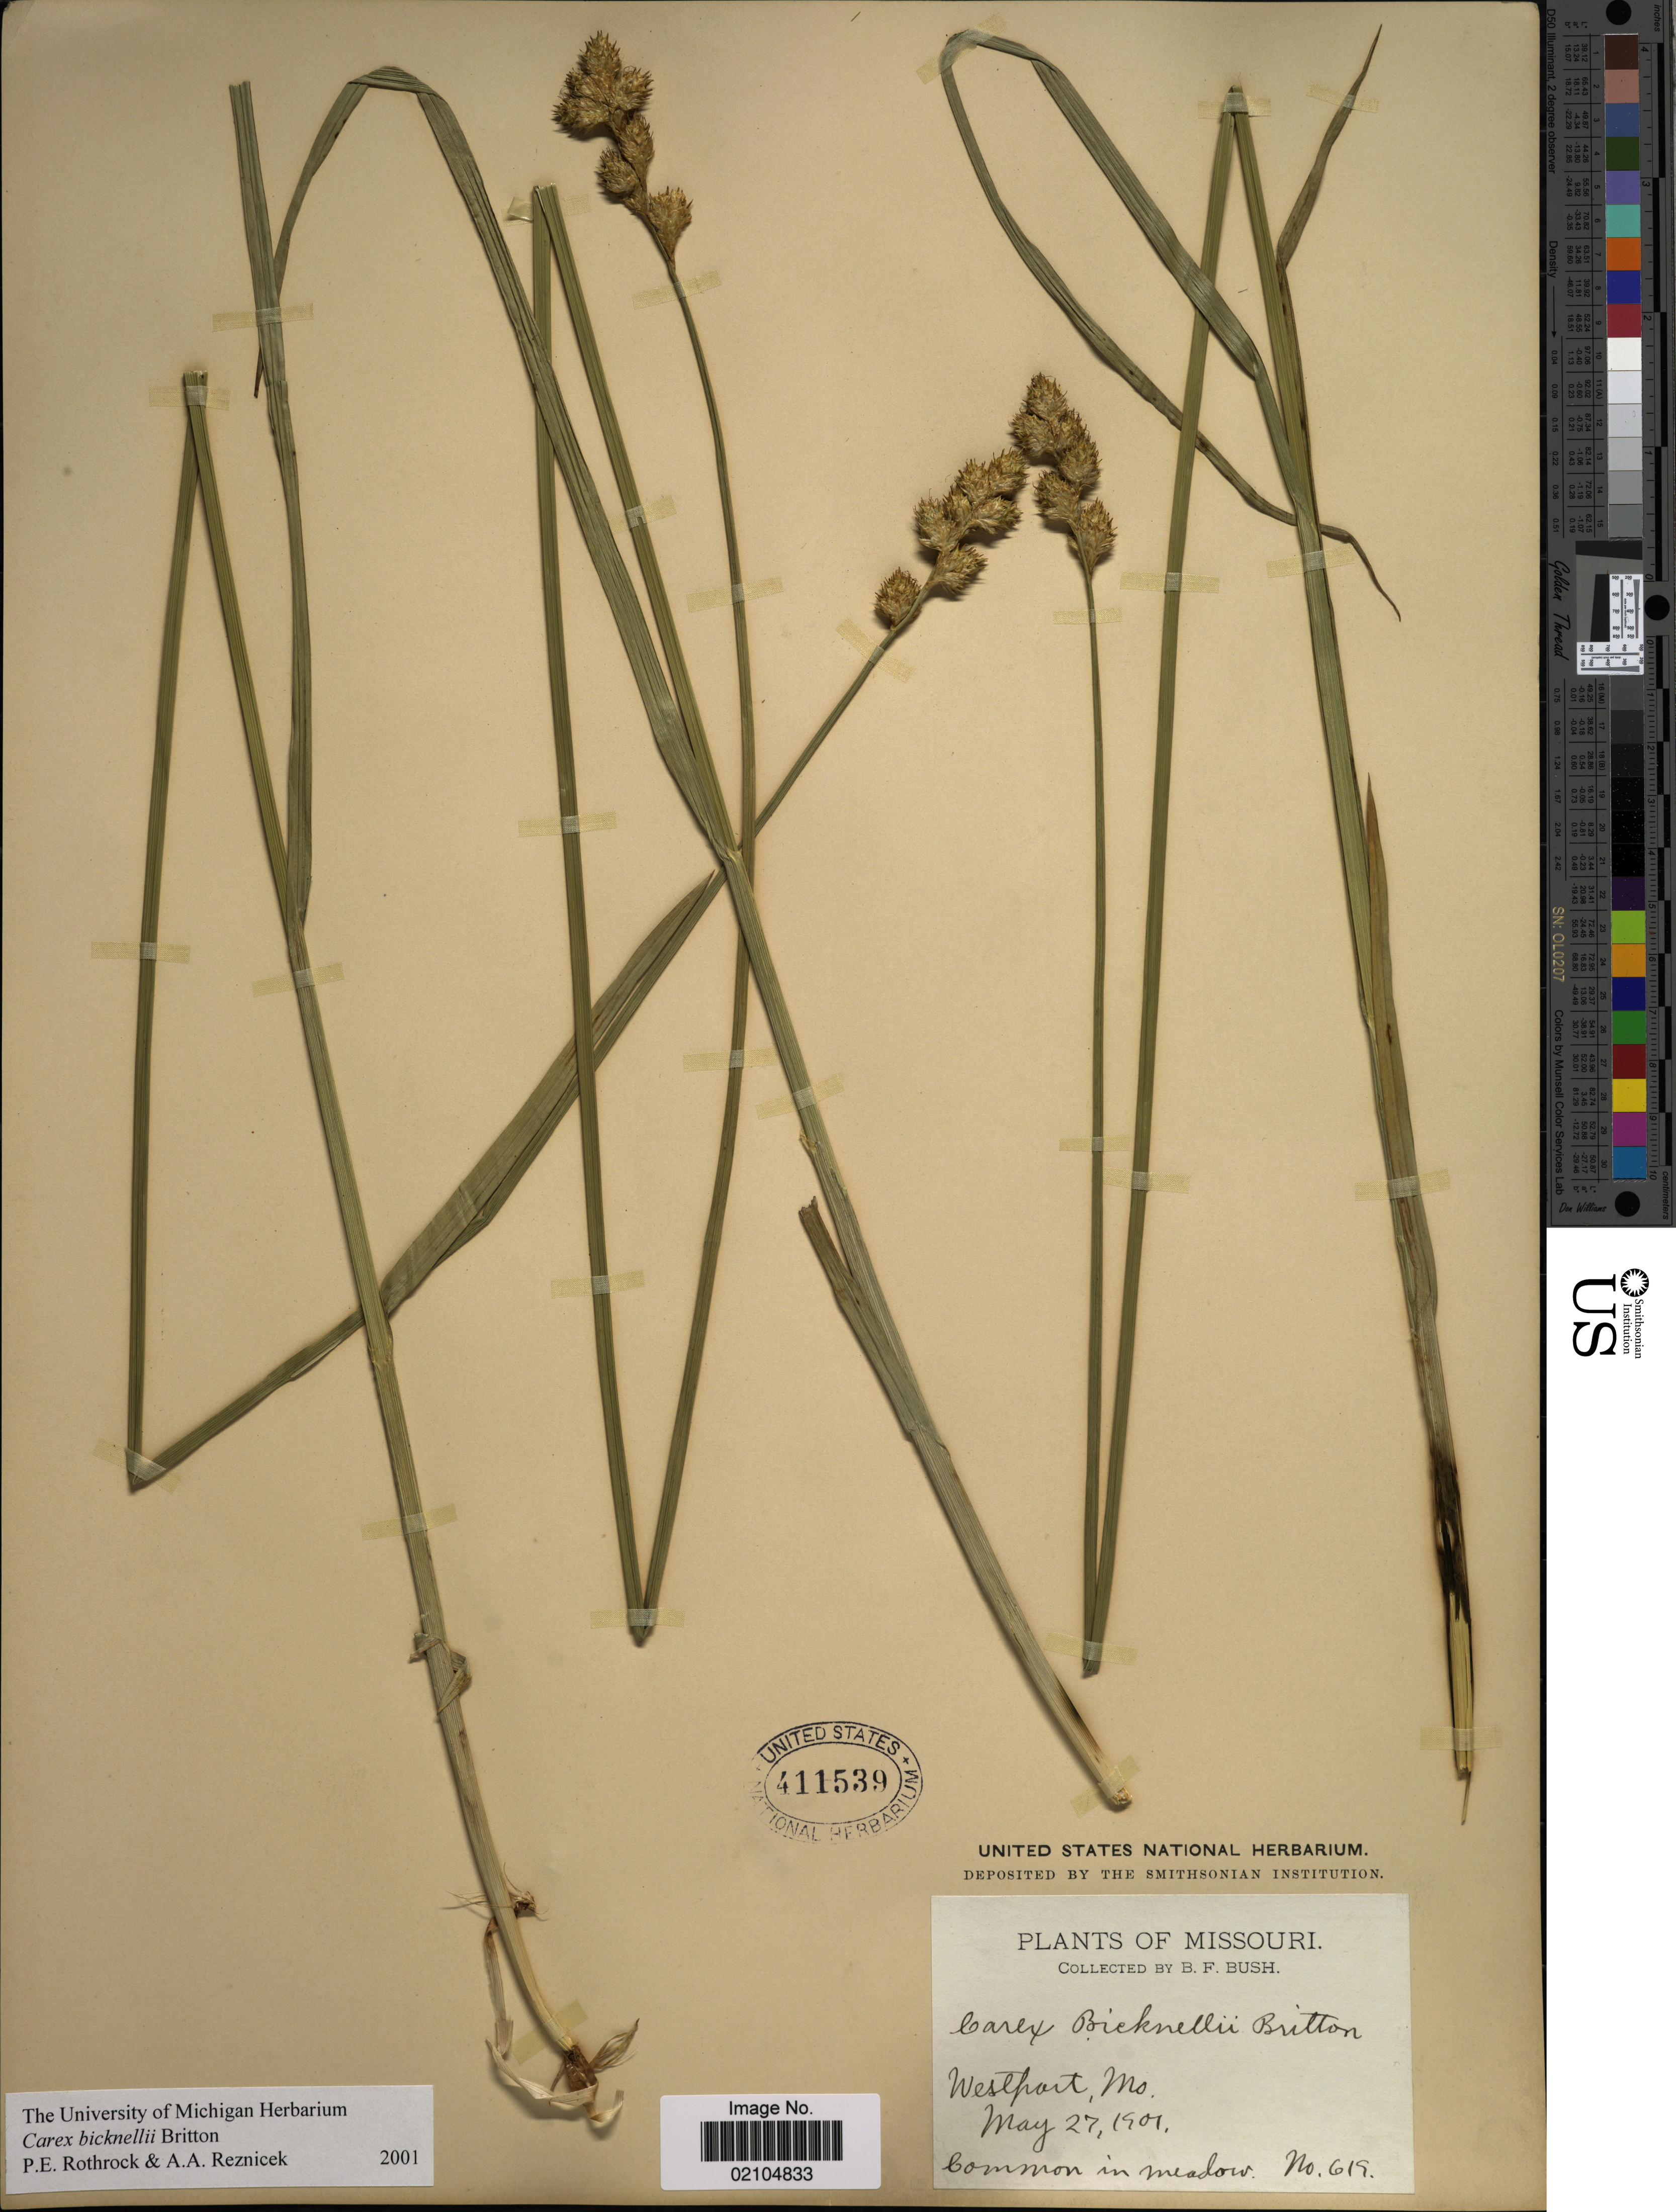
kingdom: Plantae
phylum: Tracheophyta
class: Liliopsida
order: Poales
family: Cyperaceae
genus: Carex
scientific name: Carex bicknellii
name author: Britton & A. Br.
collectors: B. F. Bush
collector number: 619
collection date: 1901-05-27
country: United States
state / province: Missouri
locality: Westport, common in meadow.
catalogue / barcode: US 411539